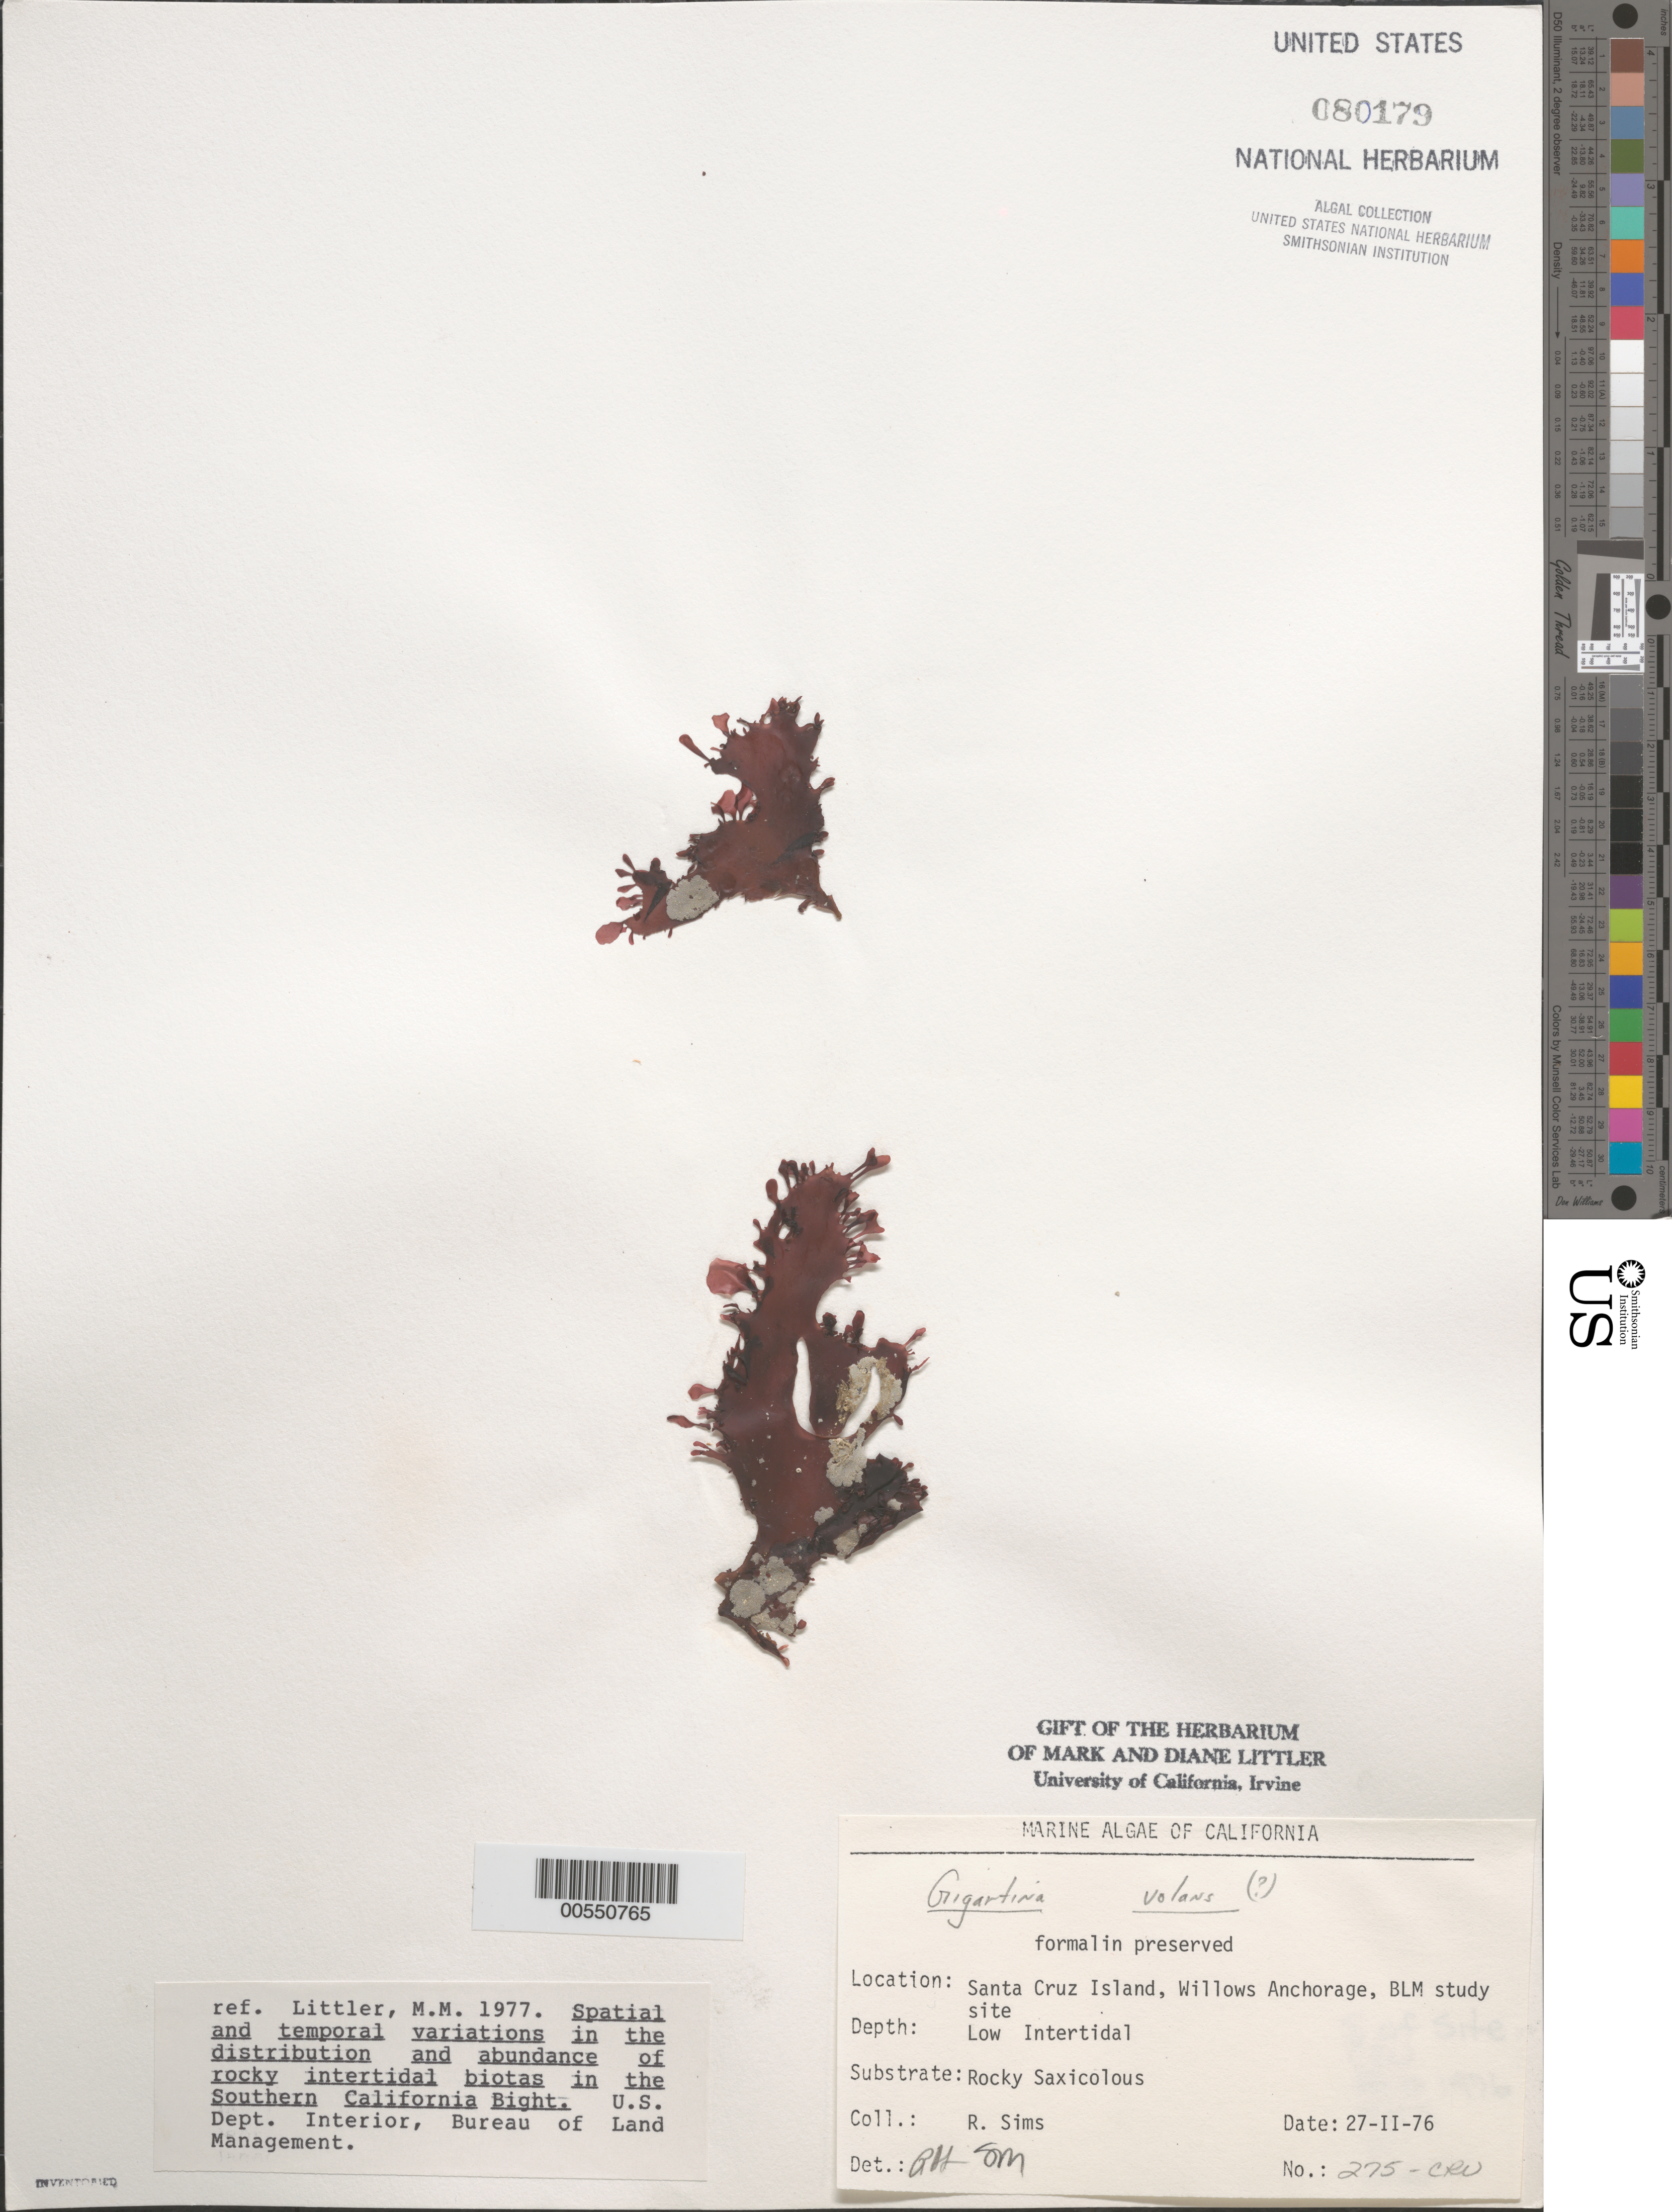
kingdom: Plantae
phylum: Rhodophyta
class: Florideophyceae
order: Gigartinales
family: Gigartinaceae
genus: Mazzaella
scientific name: Mazzaella volans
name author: (C. Agardh) Fredericq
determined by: Algae name updating Project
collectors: R. H. Sims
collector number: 275-cru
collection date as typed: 27 Feb 1976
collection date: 1976-02-27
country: United States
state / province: California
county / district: Santa Barbara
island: Santa Cruz Island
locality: Willows Anchorage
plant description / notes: BLM-SOCALBIGHT Rocky Intertidal Survey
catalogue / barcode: US 80179